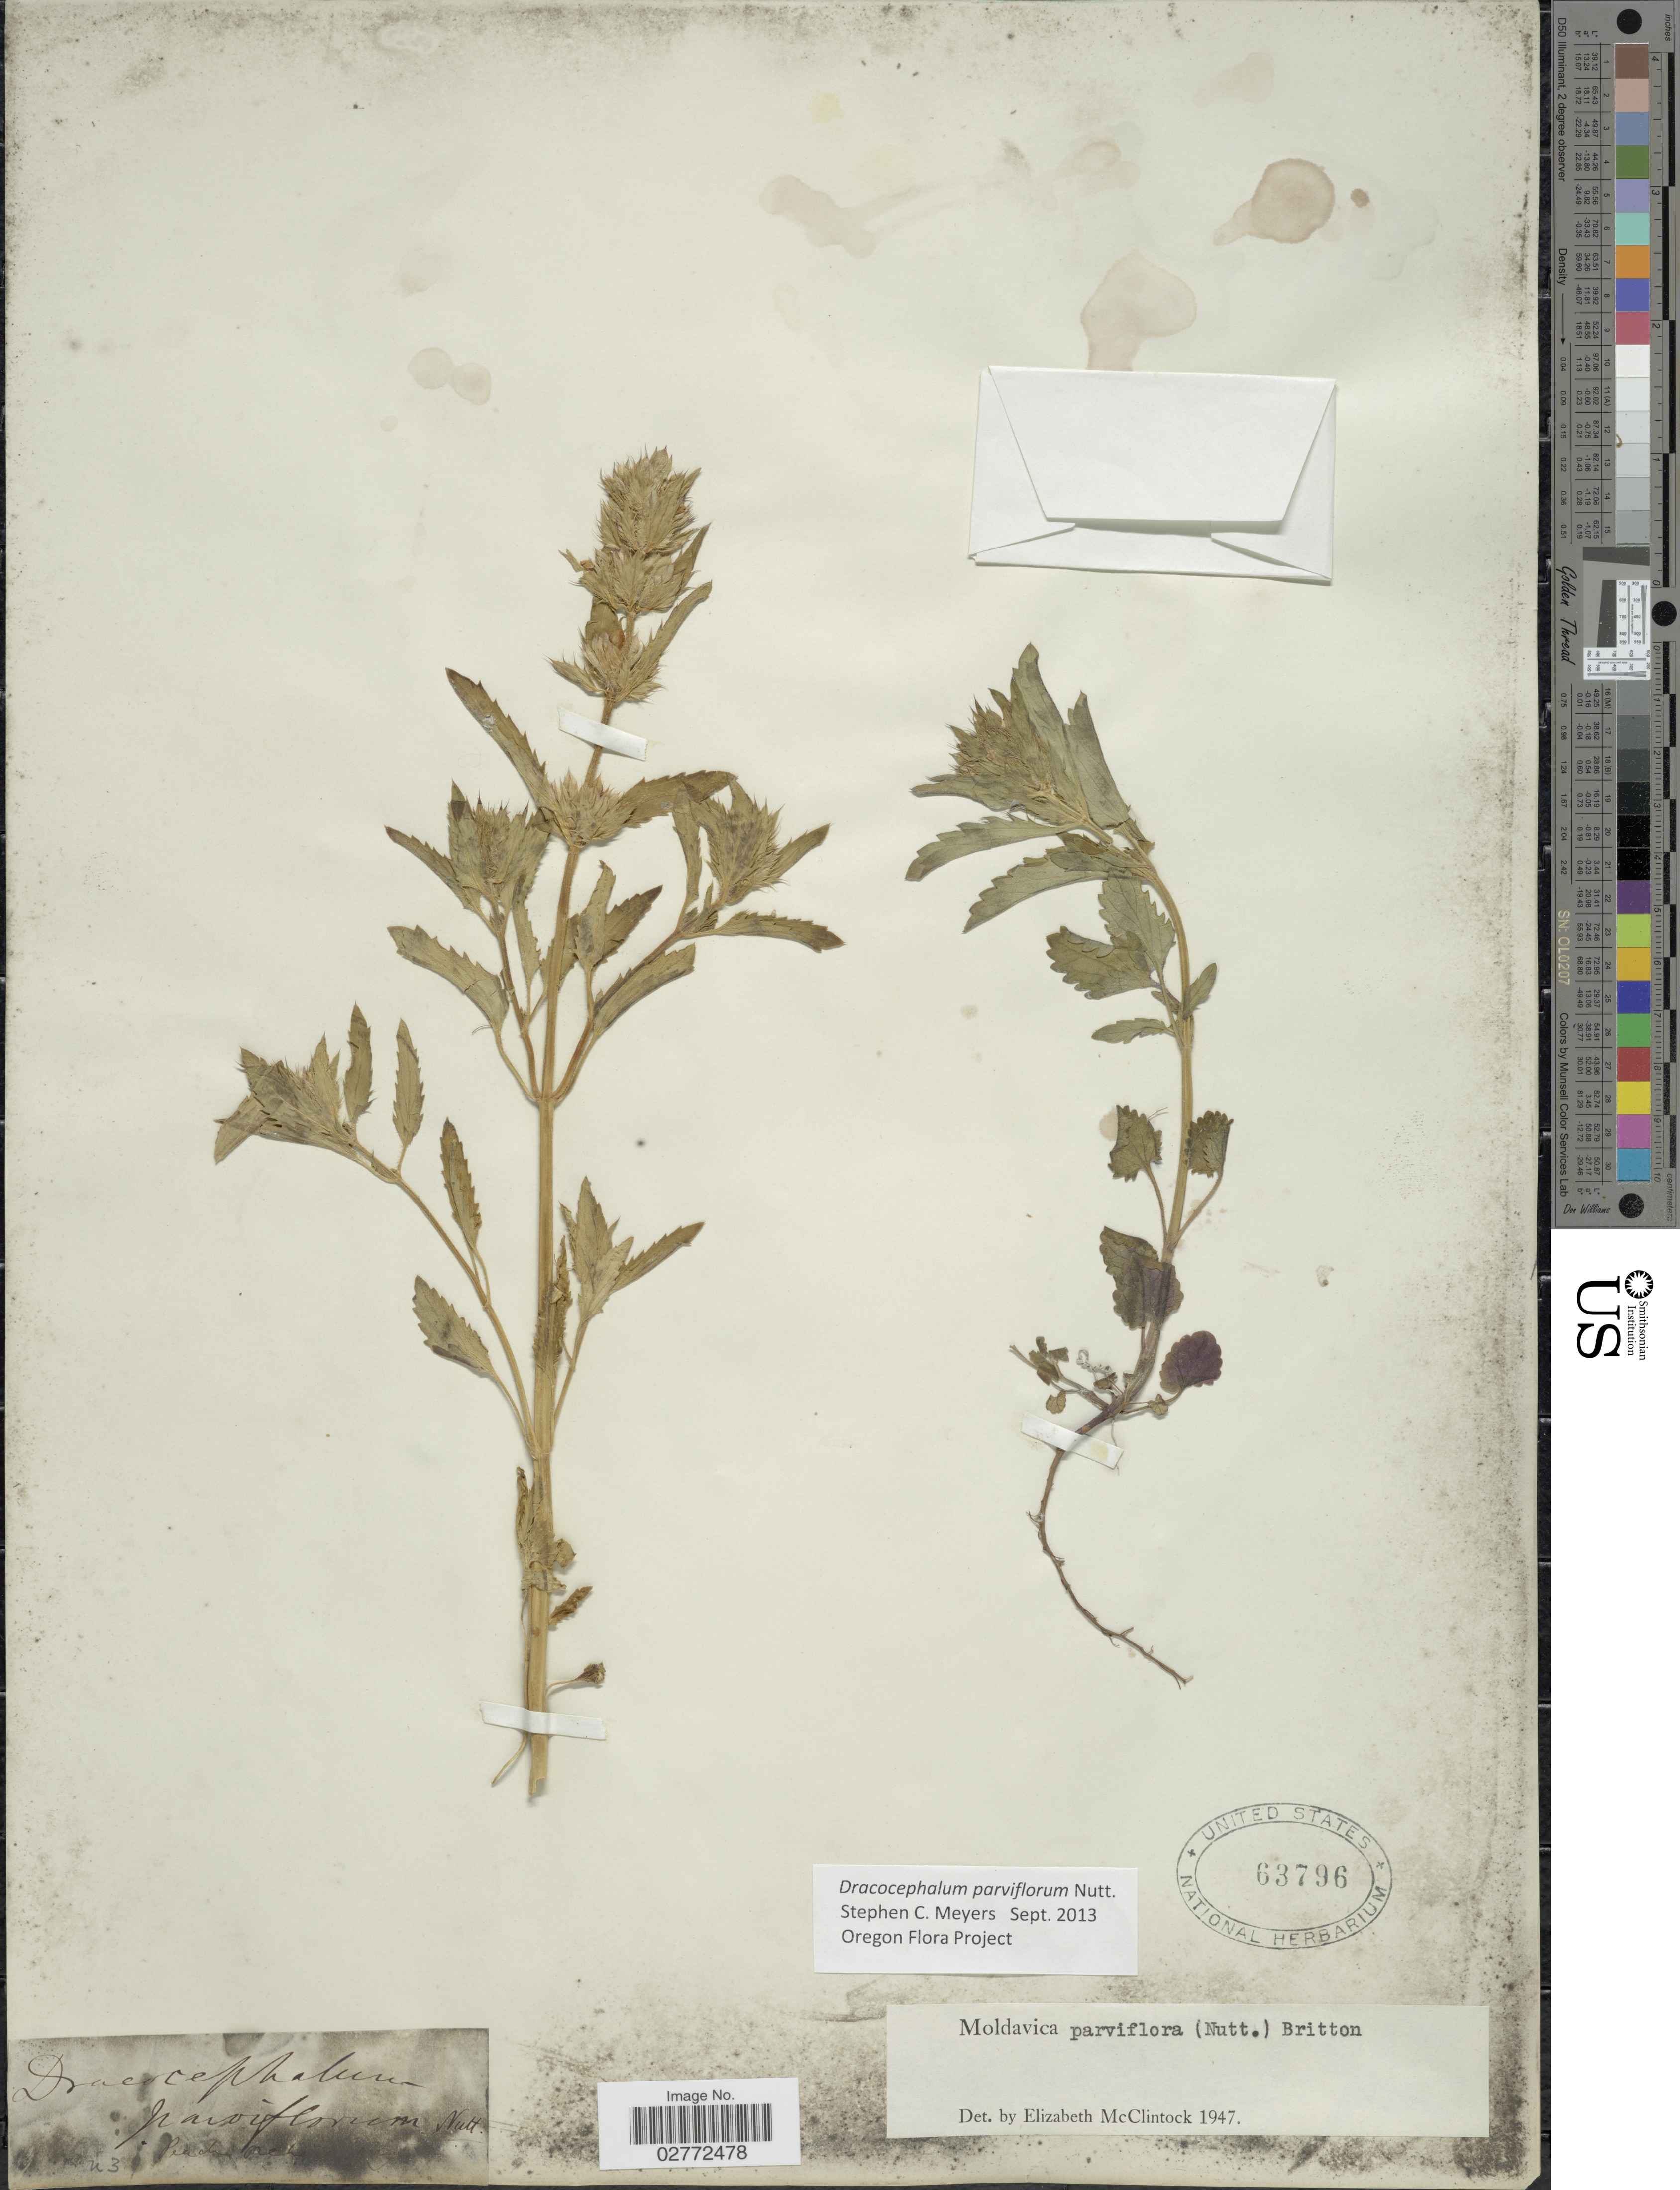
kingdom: Plantae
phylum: Tracheophyta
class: Magnoliopsida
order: Lamiales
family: Lamiaceae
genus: Dracocephalum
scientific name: Dracocephalum parviflorum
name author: Nutt.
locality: Peacham [interpreted].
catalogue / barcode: US 63796